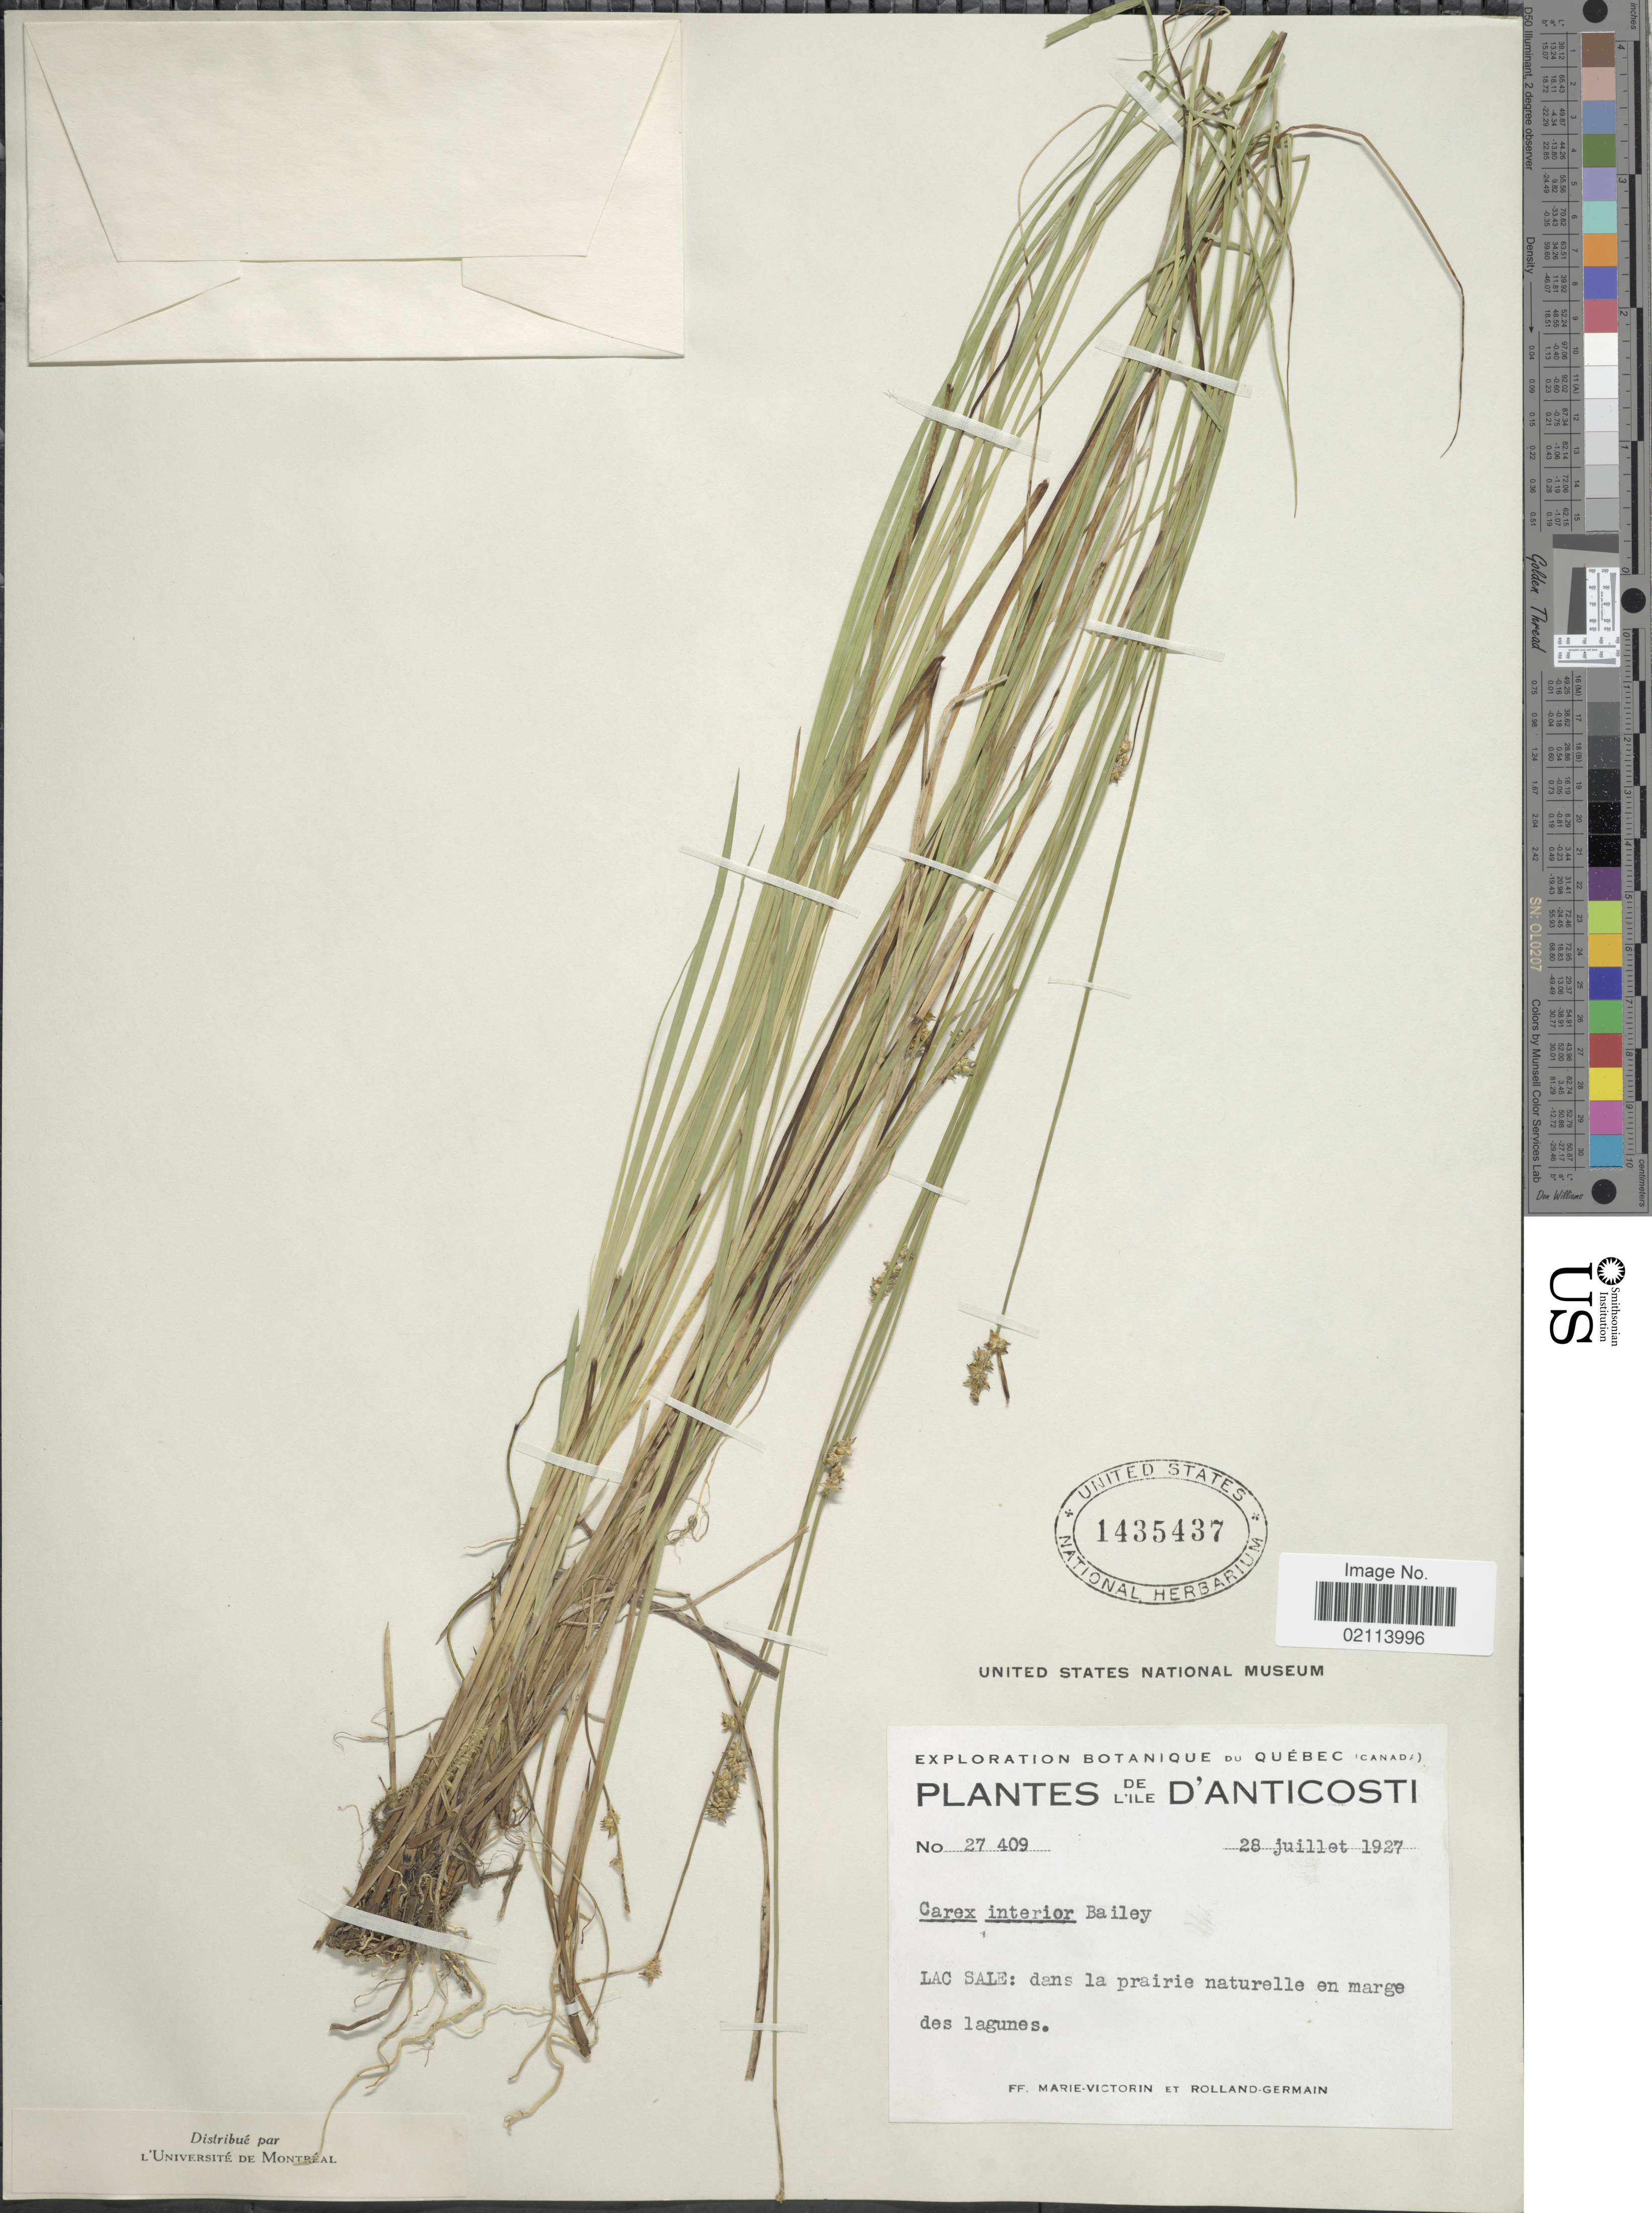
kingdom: Plantae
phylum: Tracheophyta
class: Liliopsida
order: Poales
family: Cyperaceae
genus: Carex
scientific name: Carex interior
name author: L.H. Bailey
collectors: F. Marie-Victorin & Rolland-Germain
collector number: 27409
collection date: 1927-07-28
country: Canada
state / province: Quebec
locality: De L'Ile D'Anticosti, Lac Sale: dans la prairie naturelle en marge des lagunes.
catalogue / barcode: US 1435437